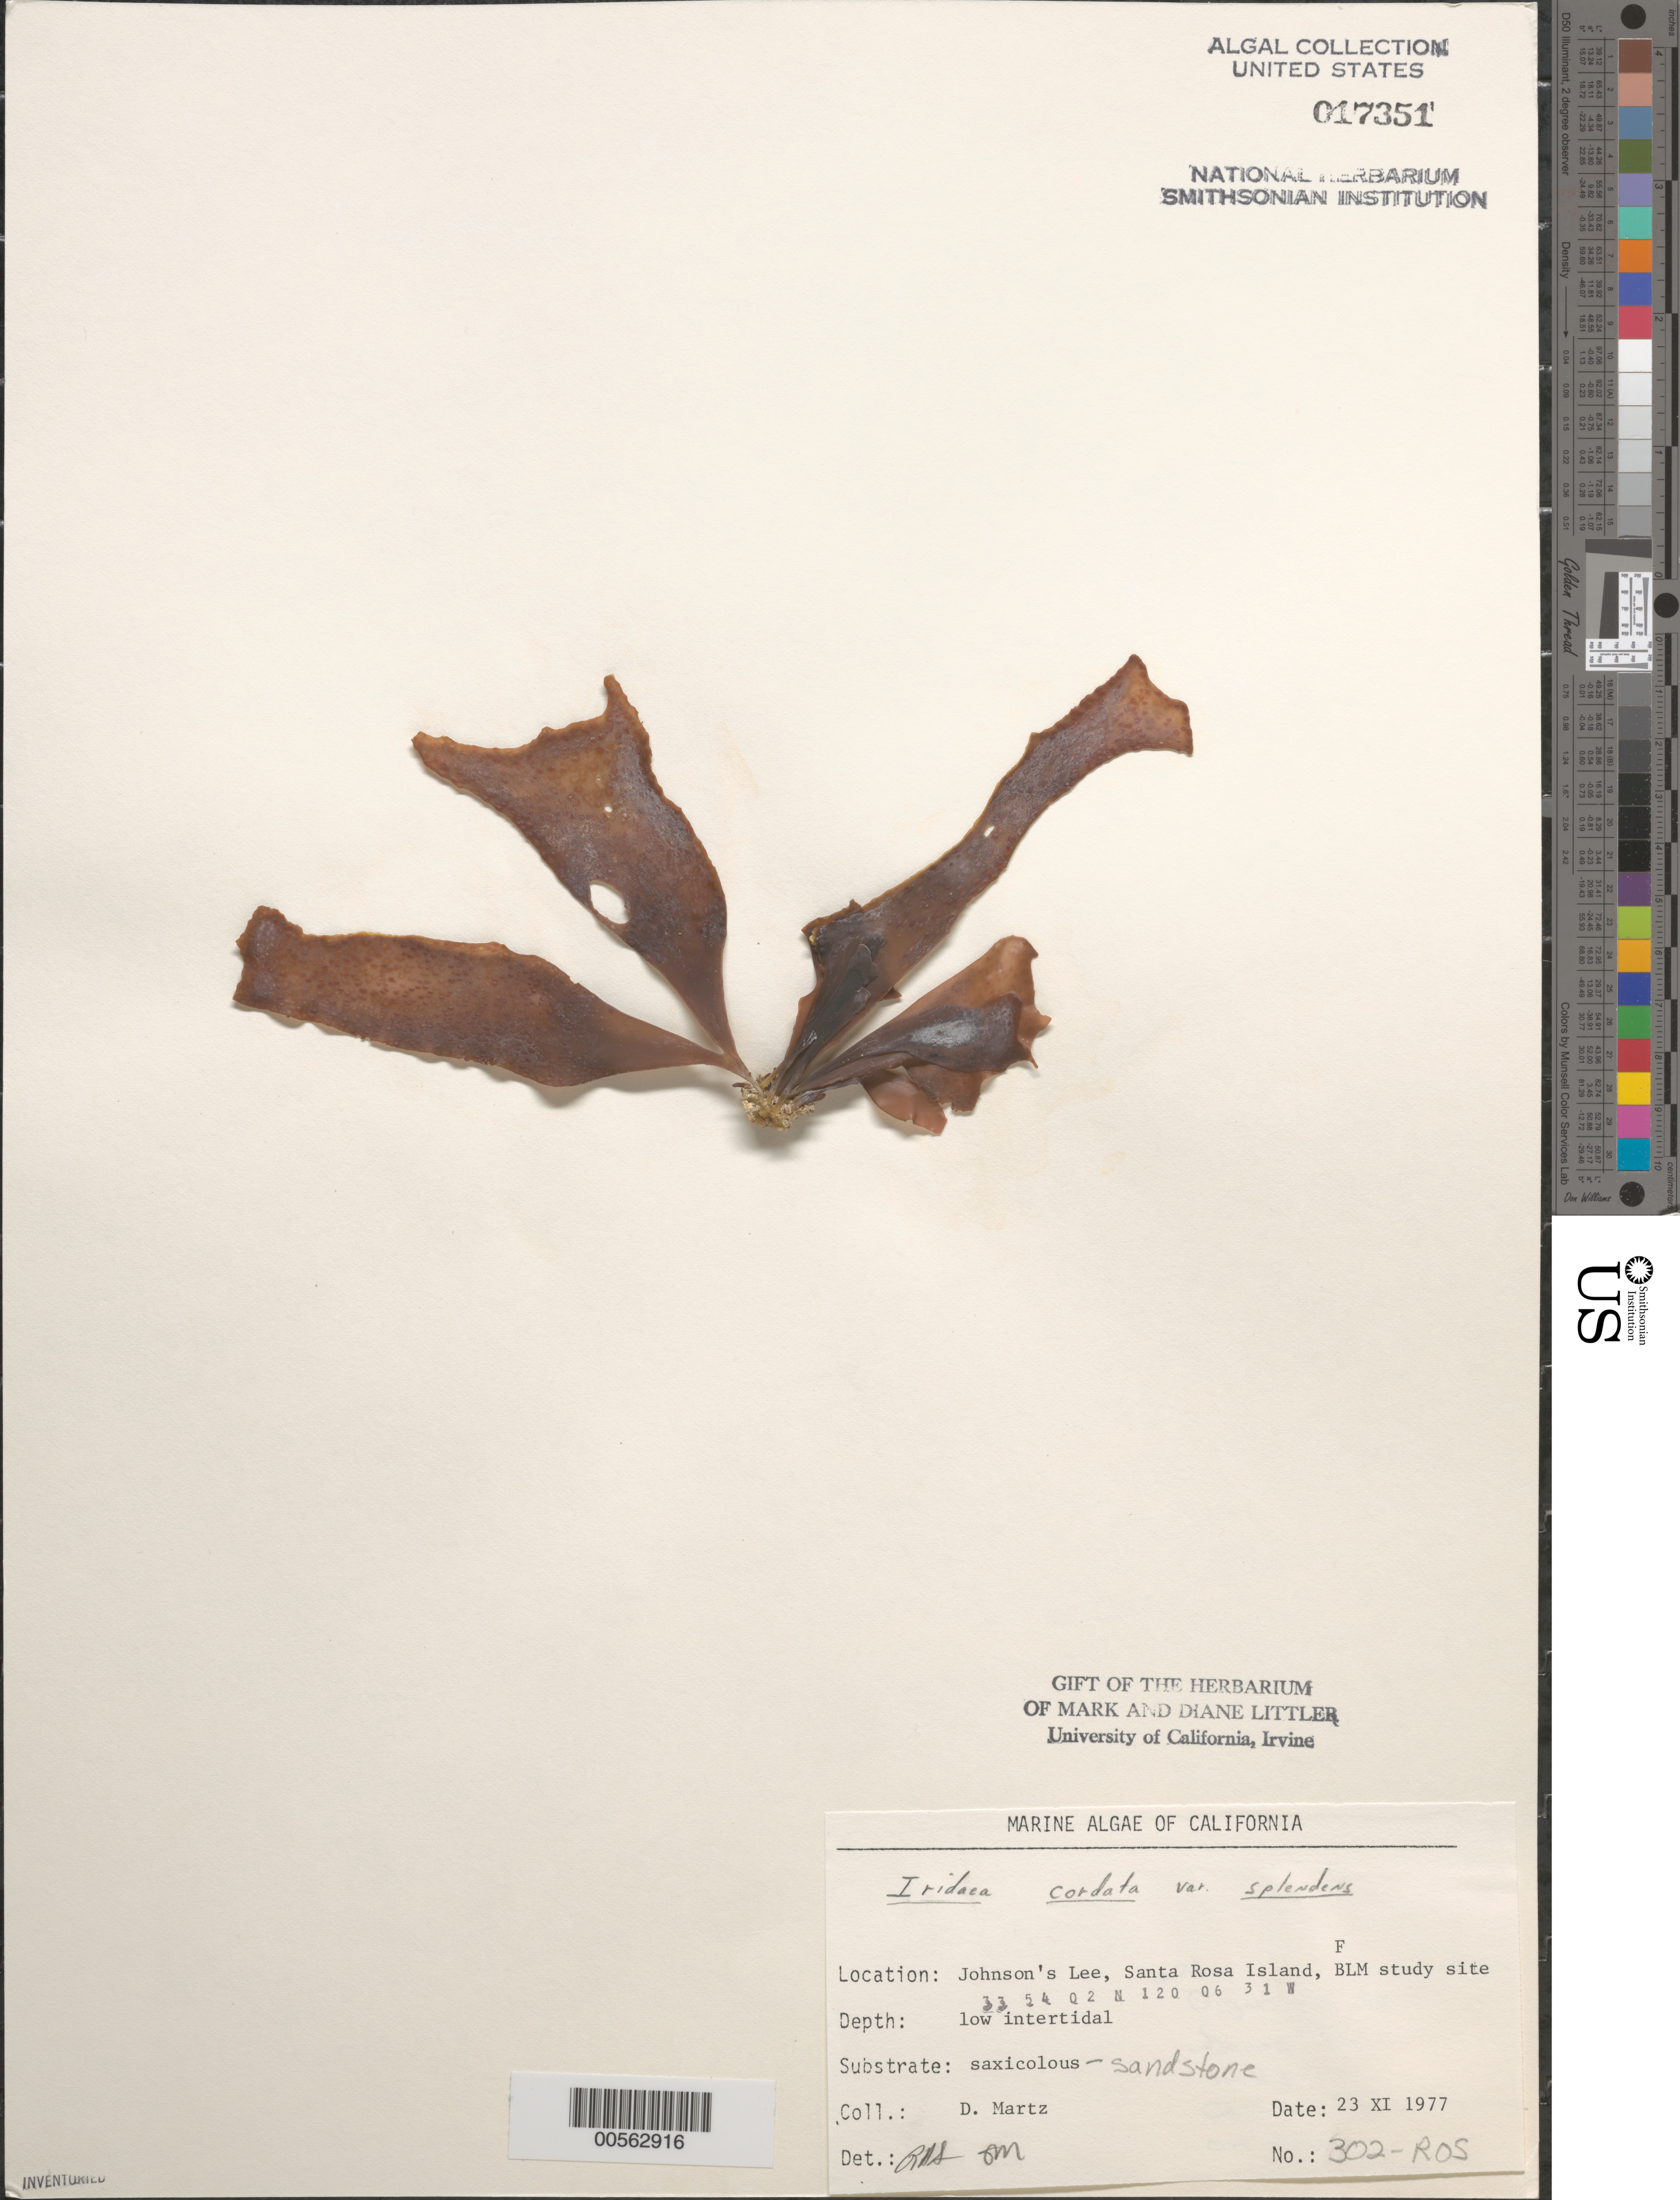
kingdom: Plantae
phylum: Rhodophyta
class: Florideophyceae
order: Gigartinales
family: Gigartinaceae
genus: Iridaea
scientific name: Iridaea cordata var. splendens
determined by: Sims, Robert H.; Murray, S. N.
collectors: D. Martz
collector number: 302-ros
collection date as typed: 23 Nov 1977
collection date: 1977-11-23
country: United States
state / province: California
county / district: Santa Barbara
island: Santa Rosa Island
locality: Johnson's Lee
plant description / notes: BLM-SOCALBIGHT Rocky Intertidal Survey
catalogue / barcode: US 17351